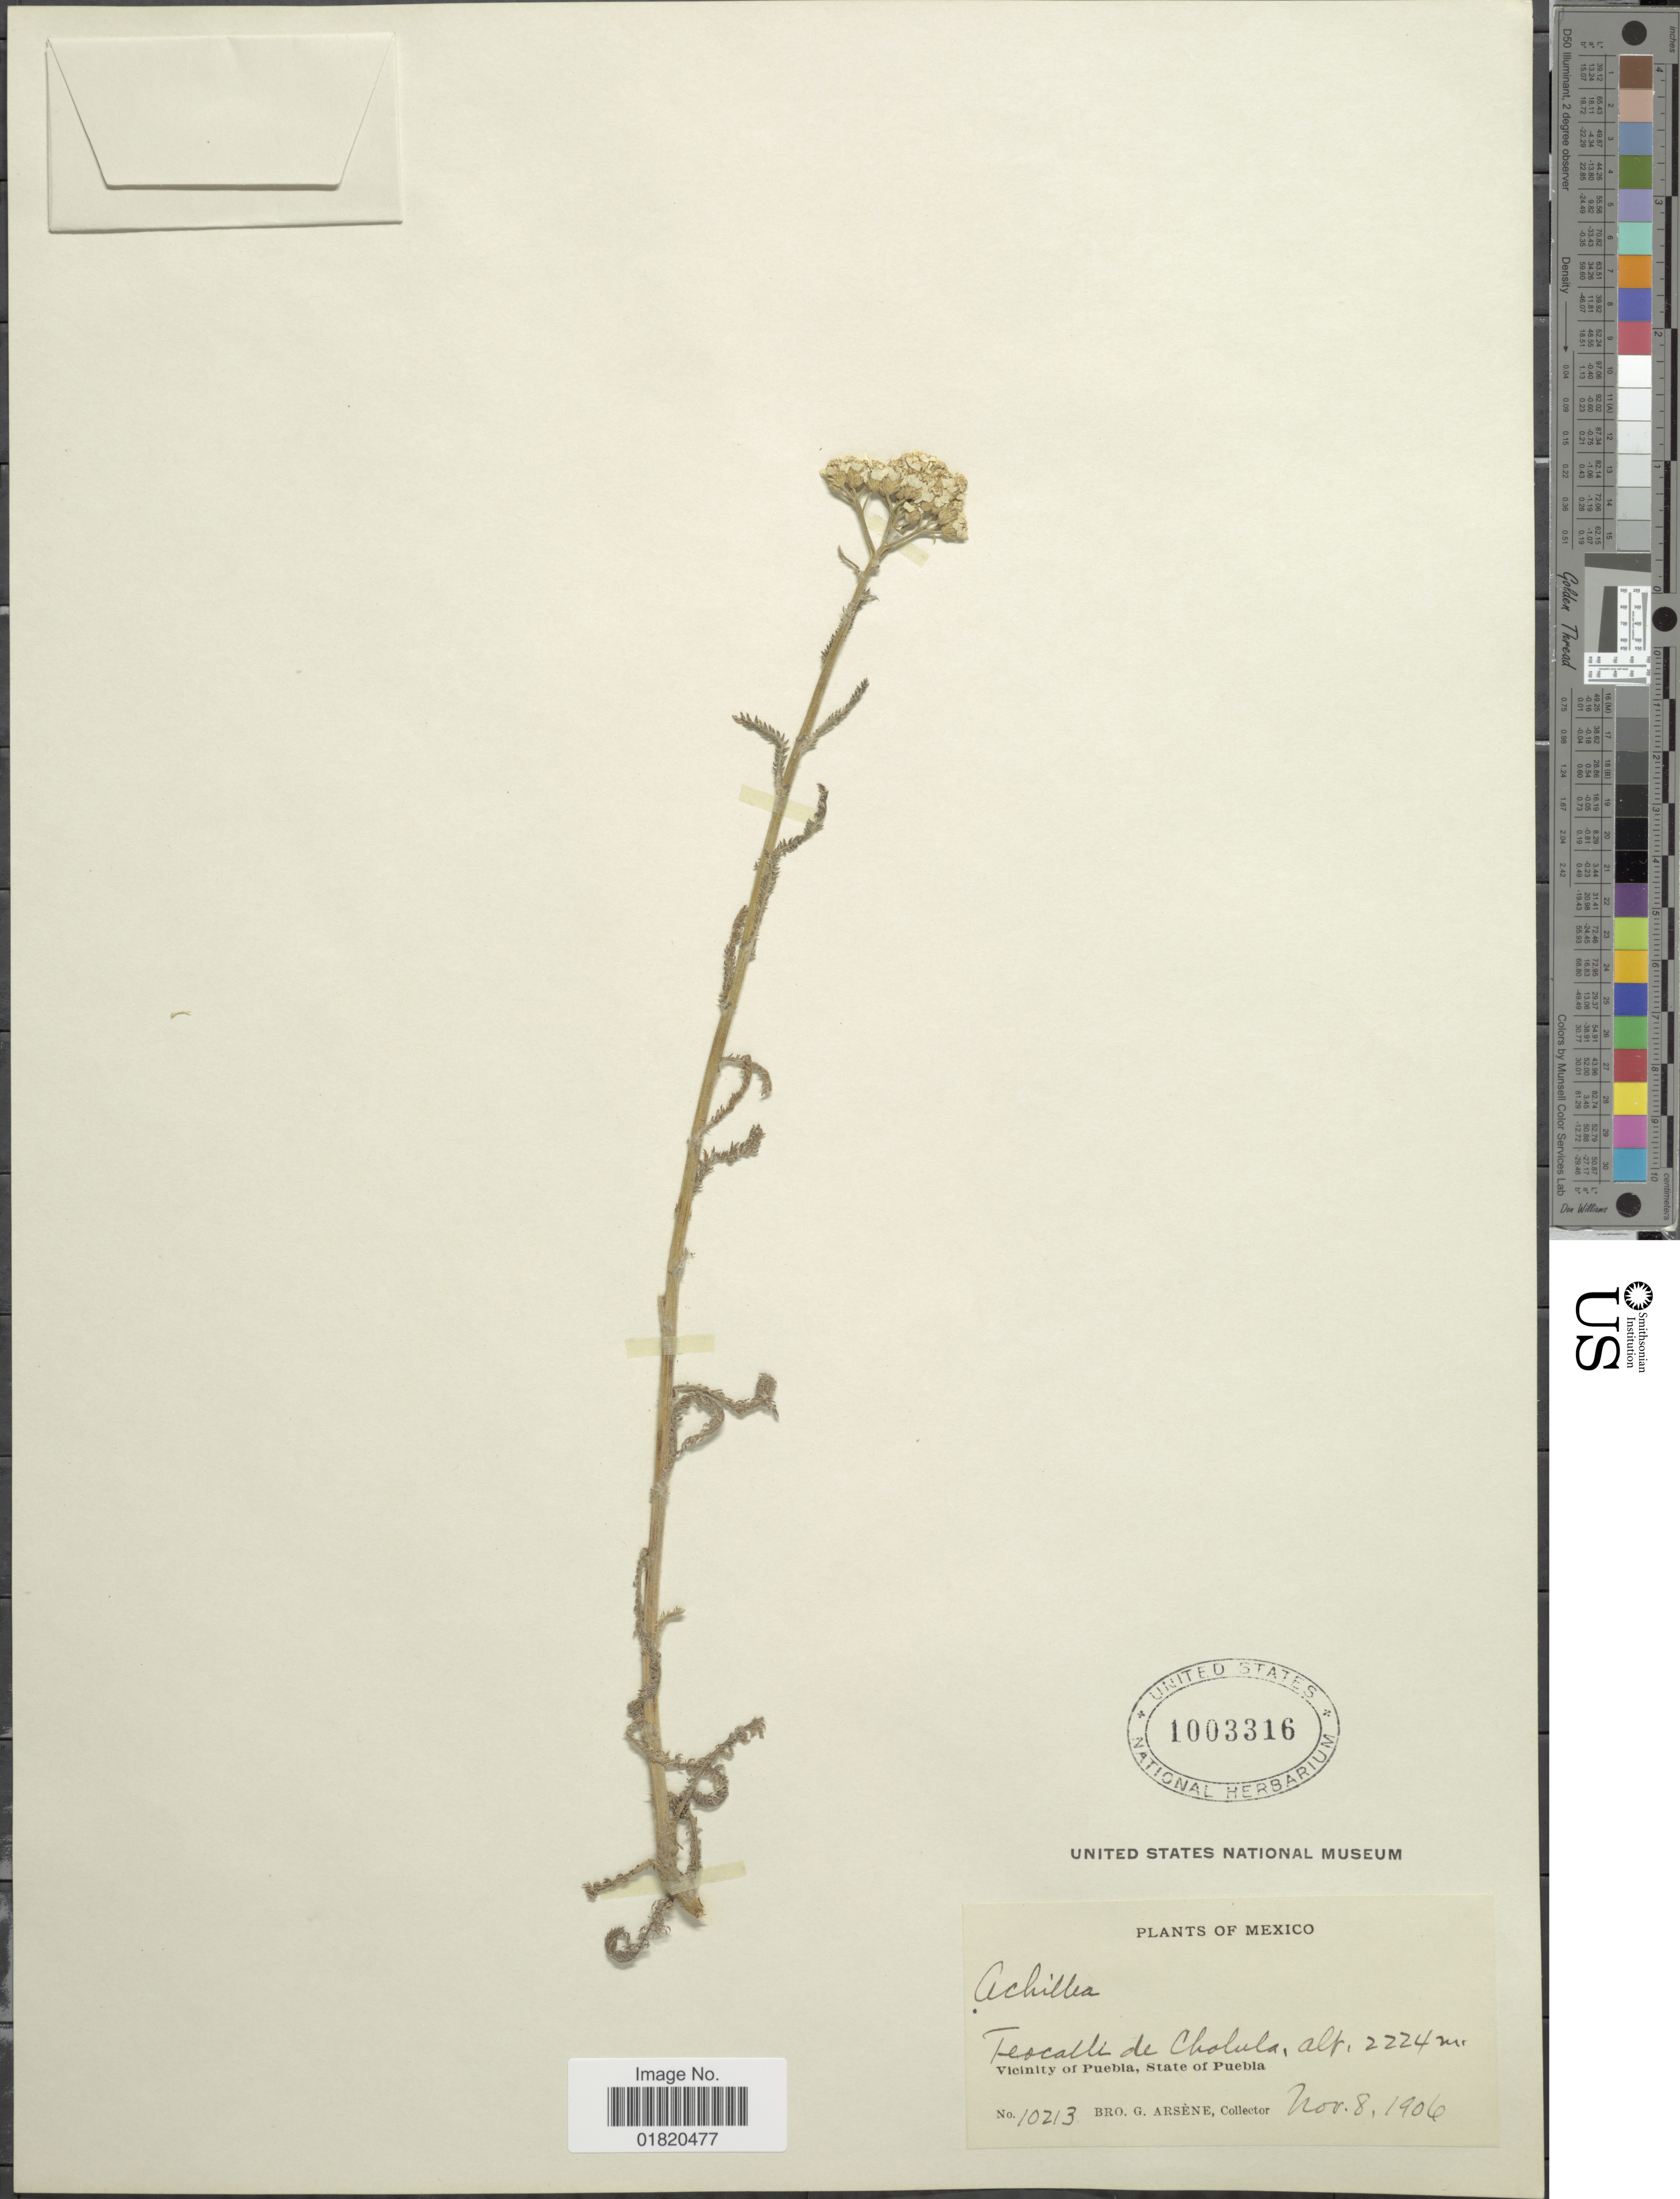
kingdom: Plantae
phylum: Tracheophyta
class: Magnoliopsida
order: Asterales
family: Asteraceae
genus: Achillea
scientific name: Achillea lanulosa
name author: Nutt.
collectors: Bro. G. Arsène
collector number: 10213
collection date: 1906-11-08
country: Mexico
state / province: Puebla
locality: Teocalli de Cholula. Vicinity of Puebla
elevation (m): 2224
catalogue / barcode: US 1003316